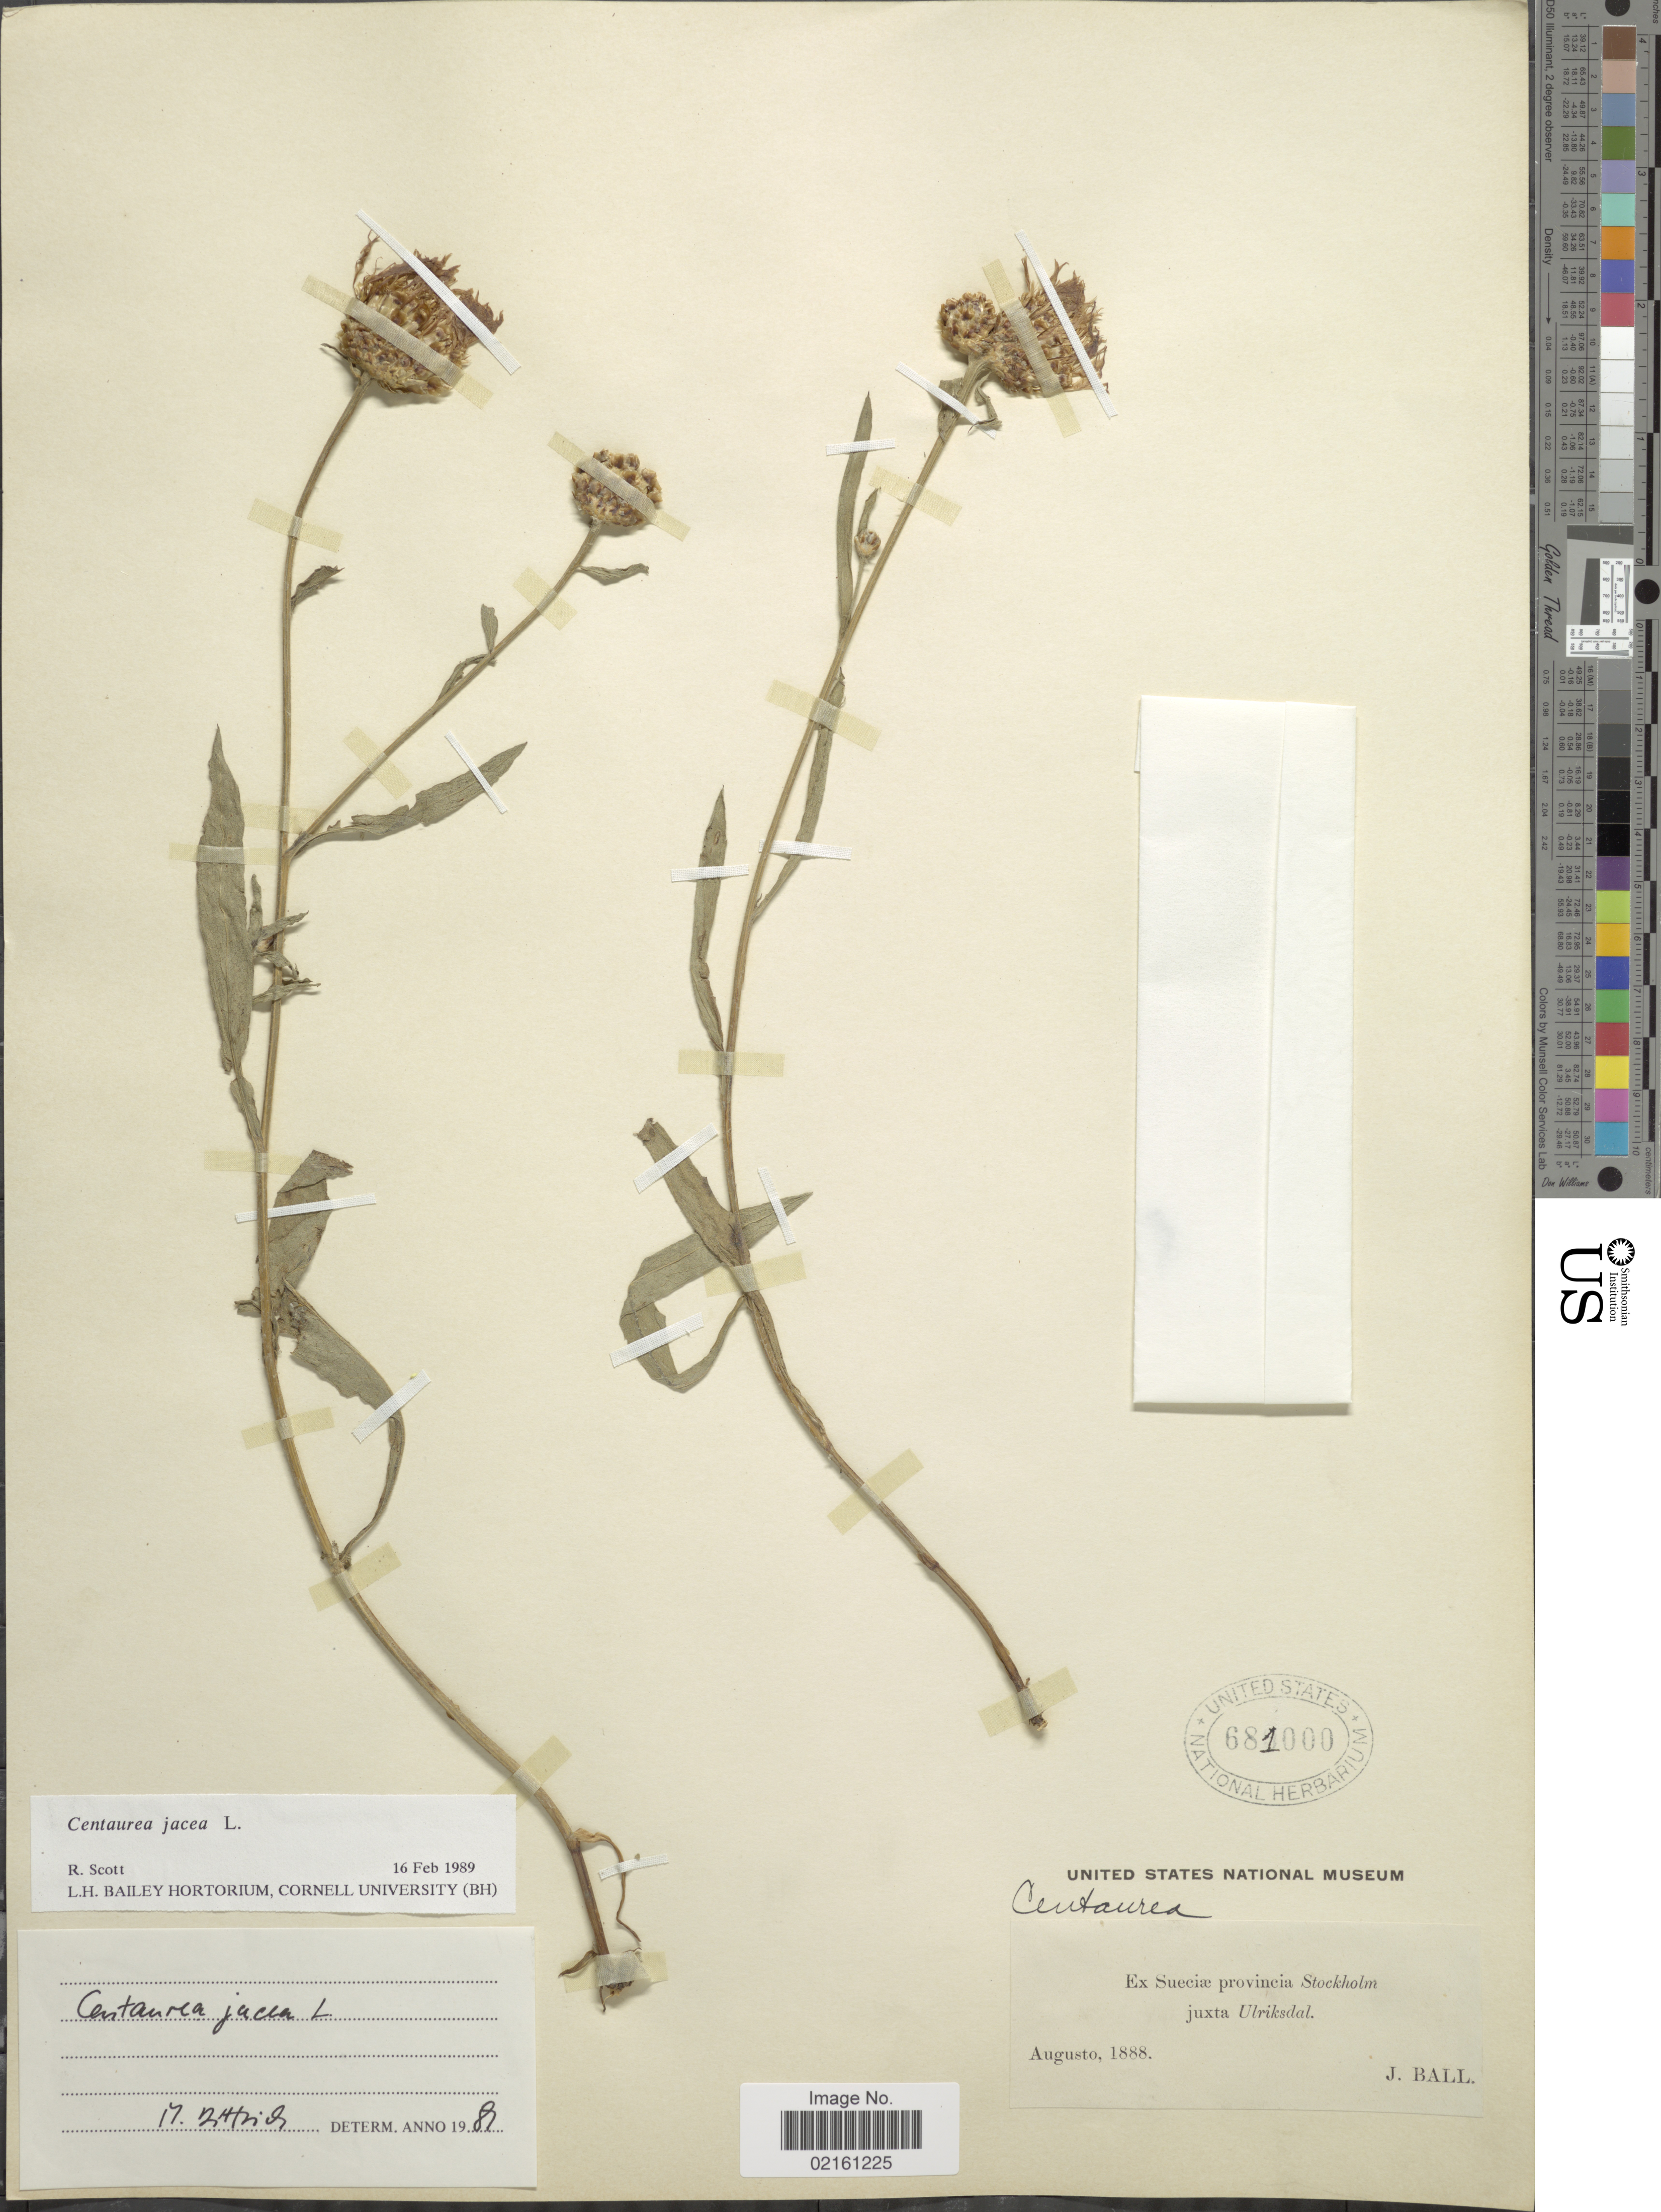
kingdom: Plantae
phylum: Tracheophyta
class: Magnoliopsida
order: Asterales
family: Asteraceae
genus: Centaurea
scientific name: Centaurea jacea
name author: L.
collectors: J. Ball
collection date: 1888-08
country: Sweden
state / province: Stockholm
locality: Sueciae, Provincia Stockholm, juxta Ulriksdal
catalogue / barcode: US 681000